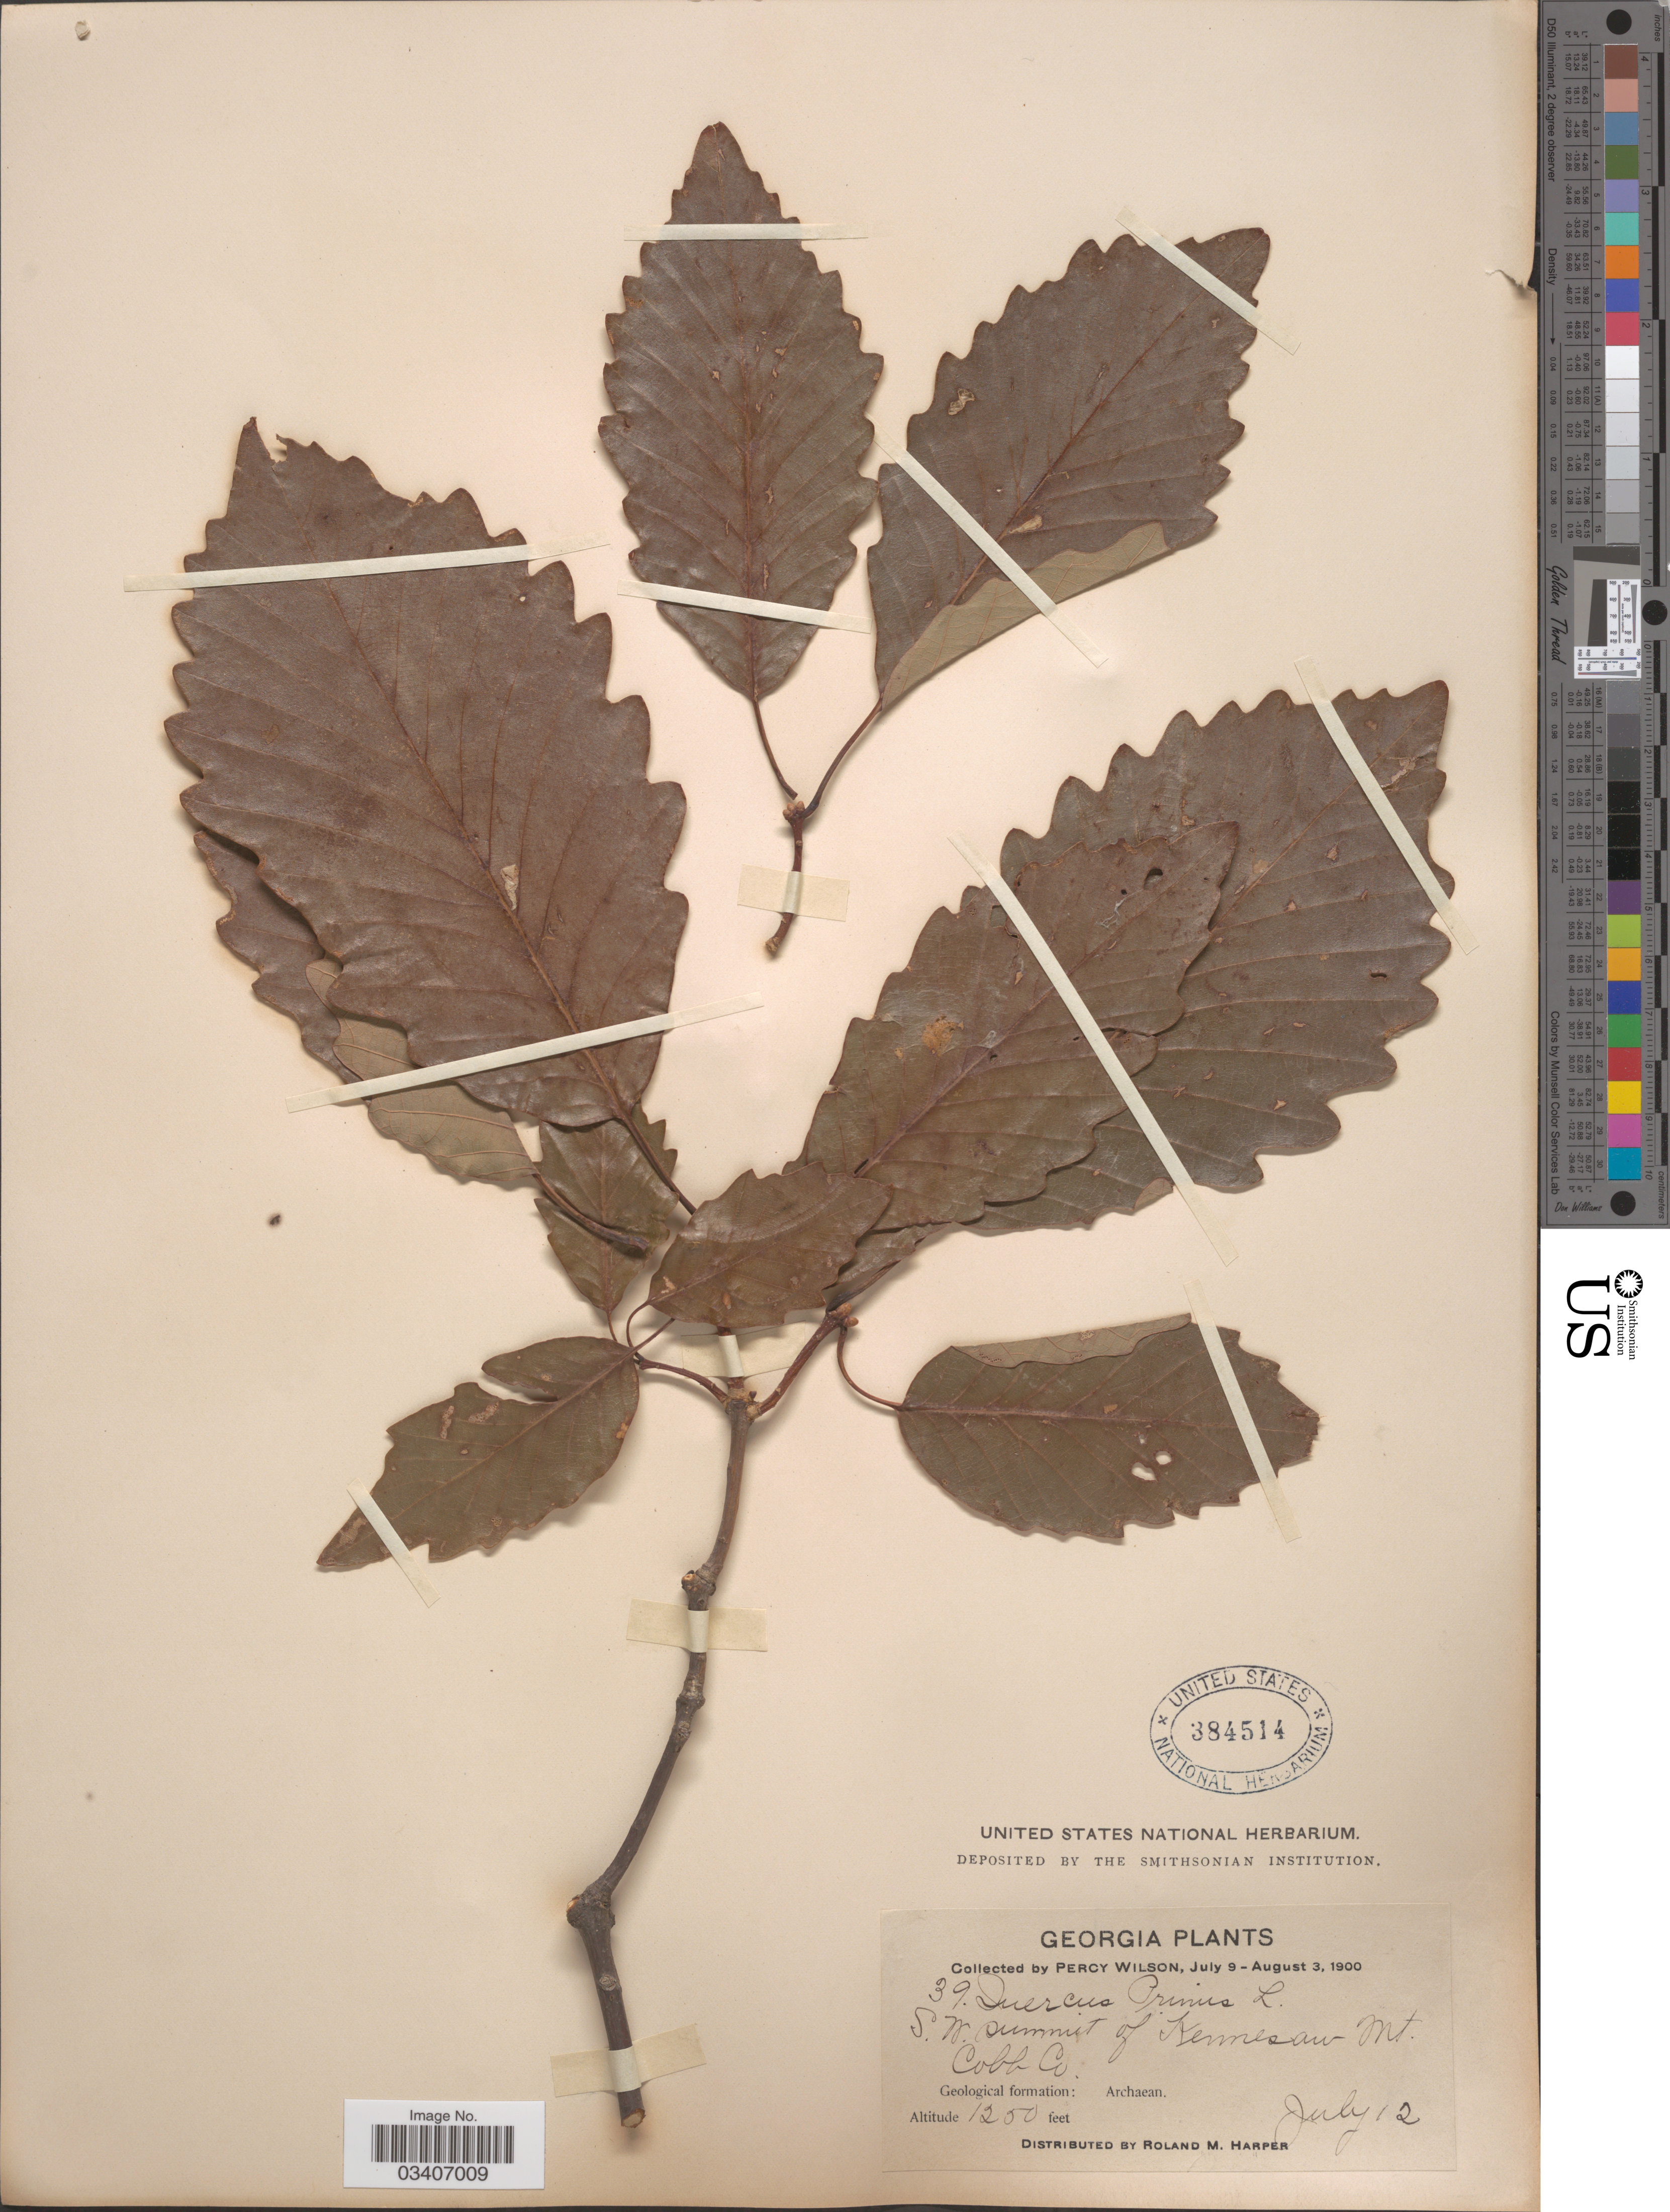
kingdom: Plantae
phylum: Tracheophyta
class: Magnoliopsida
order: Fagales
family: Fagaceae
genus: Quercus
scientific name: Quercus montana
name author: Willd.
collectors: P. Wilson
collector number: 39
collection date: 1900-07-12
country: United States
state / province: Georgia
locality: S.W. summit of Kennesaw Mt. Cobb Co. Geological formation: Archaean.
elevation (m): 381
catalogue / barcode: US 384514